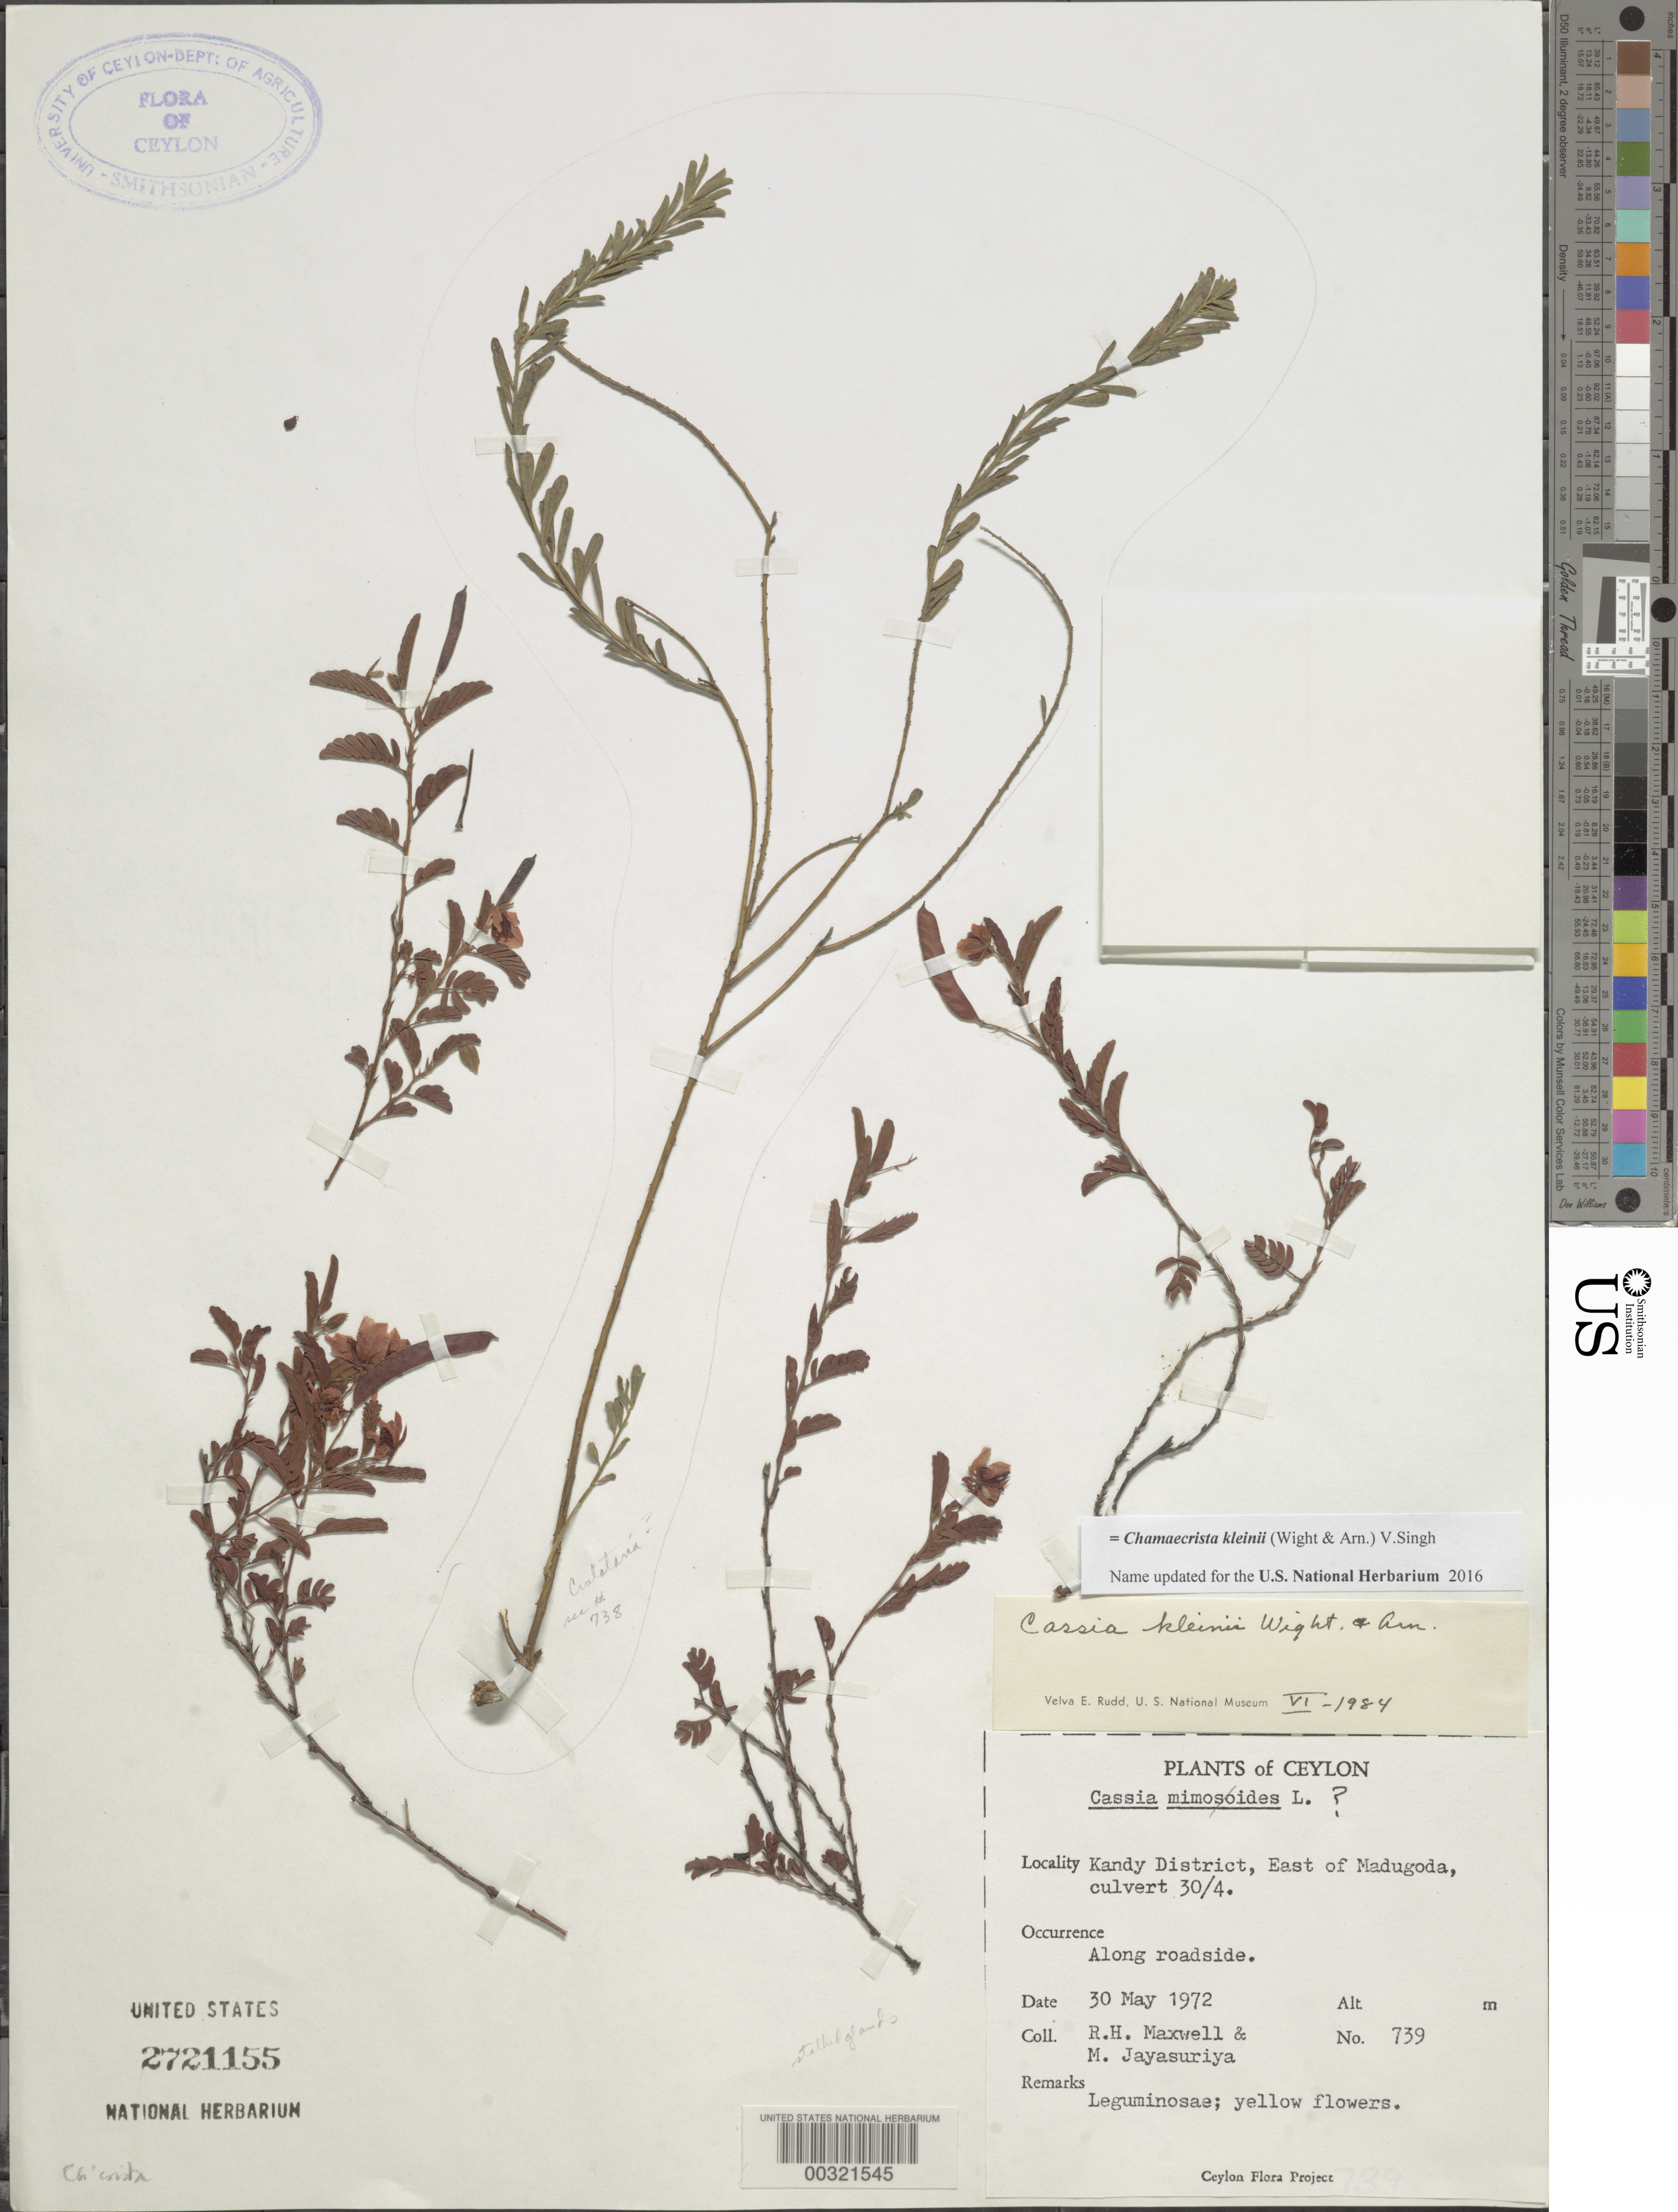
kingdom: Plantae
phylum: Tracheophyta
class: Magnoliopsida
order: Fabales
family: Fabaceae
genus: Chamaecrista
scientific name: Chamaecrista nictitans var. glabrata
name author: (Vogel) H.S. Irwin & Barneby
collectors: R. H. Maxwell & A. H. Jayasuriya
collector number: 739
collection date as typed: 30 May 1972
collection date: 1972-05-30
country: Sri Lanka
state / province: Central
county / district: Kandy Dist.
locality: E of madugoda, culvert 30/4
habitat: Along roadside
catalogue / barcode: US 2721155